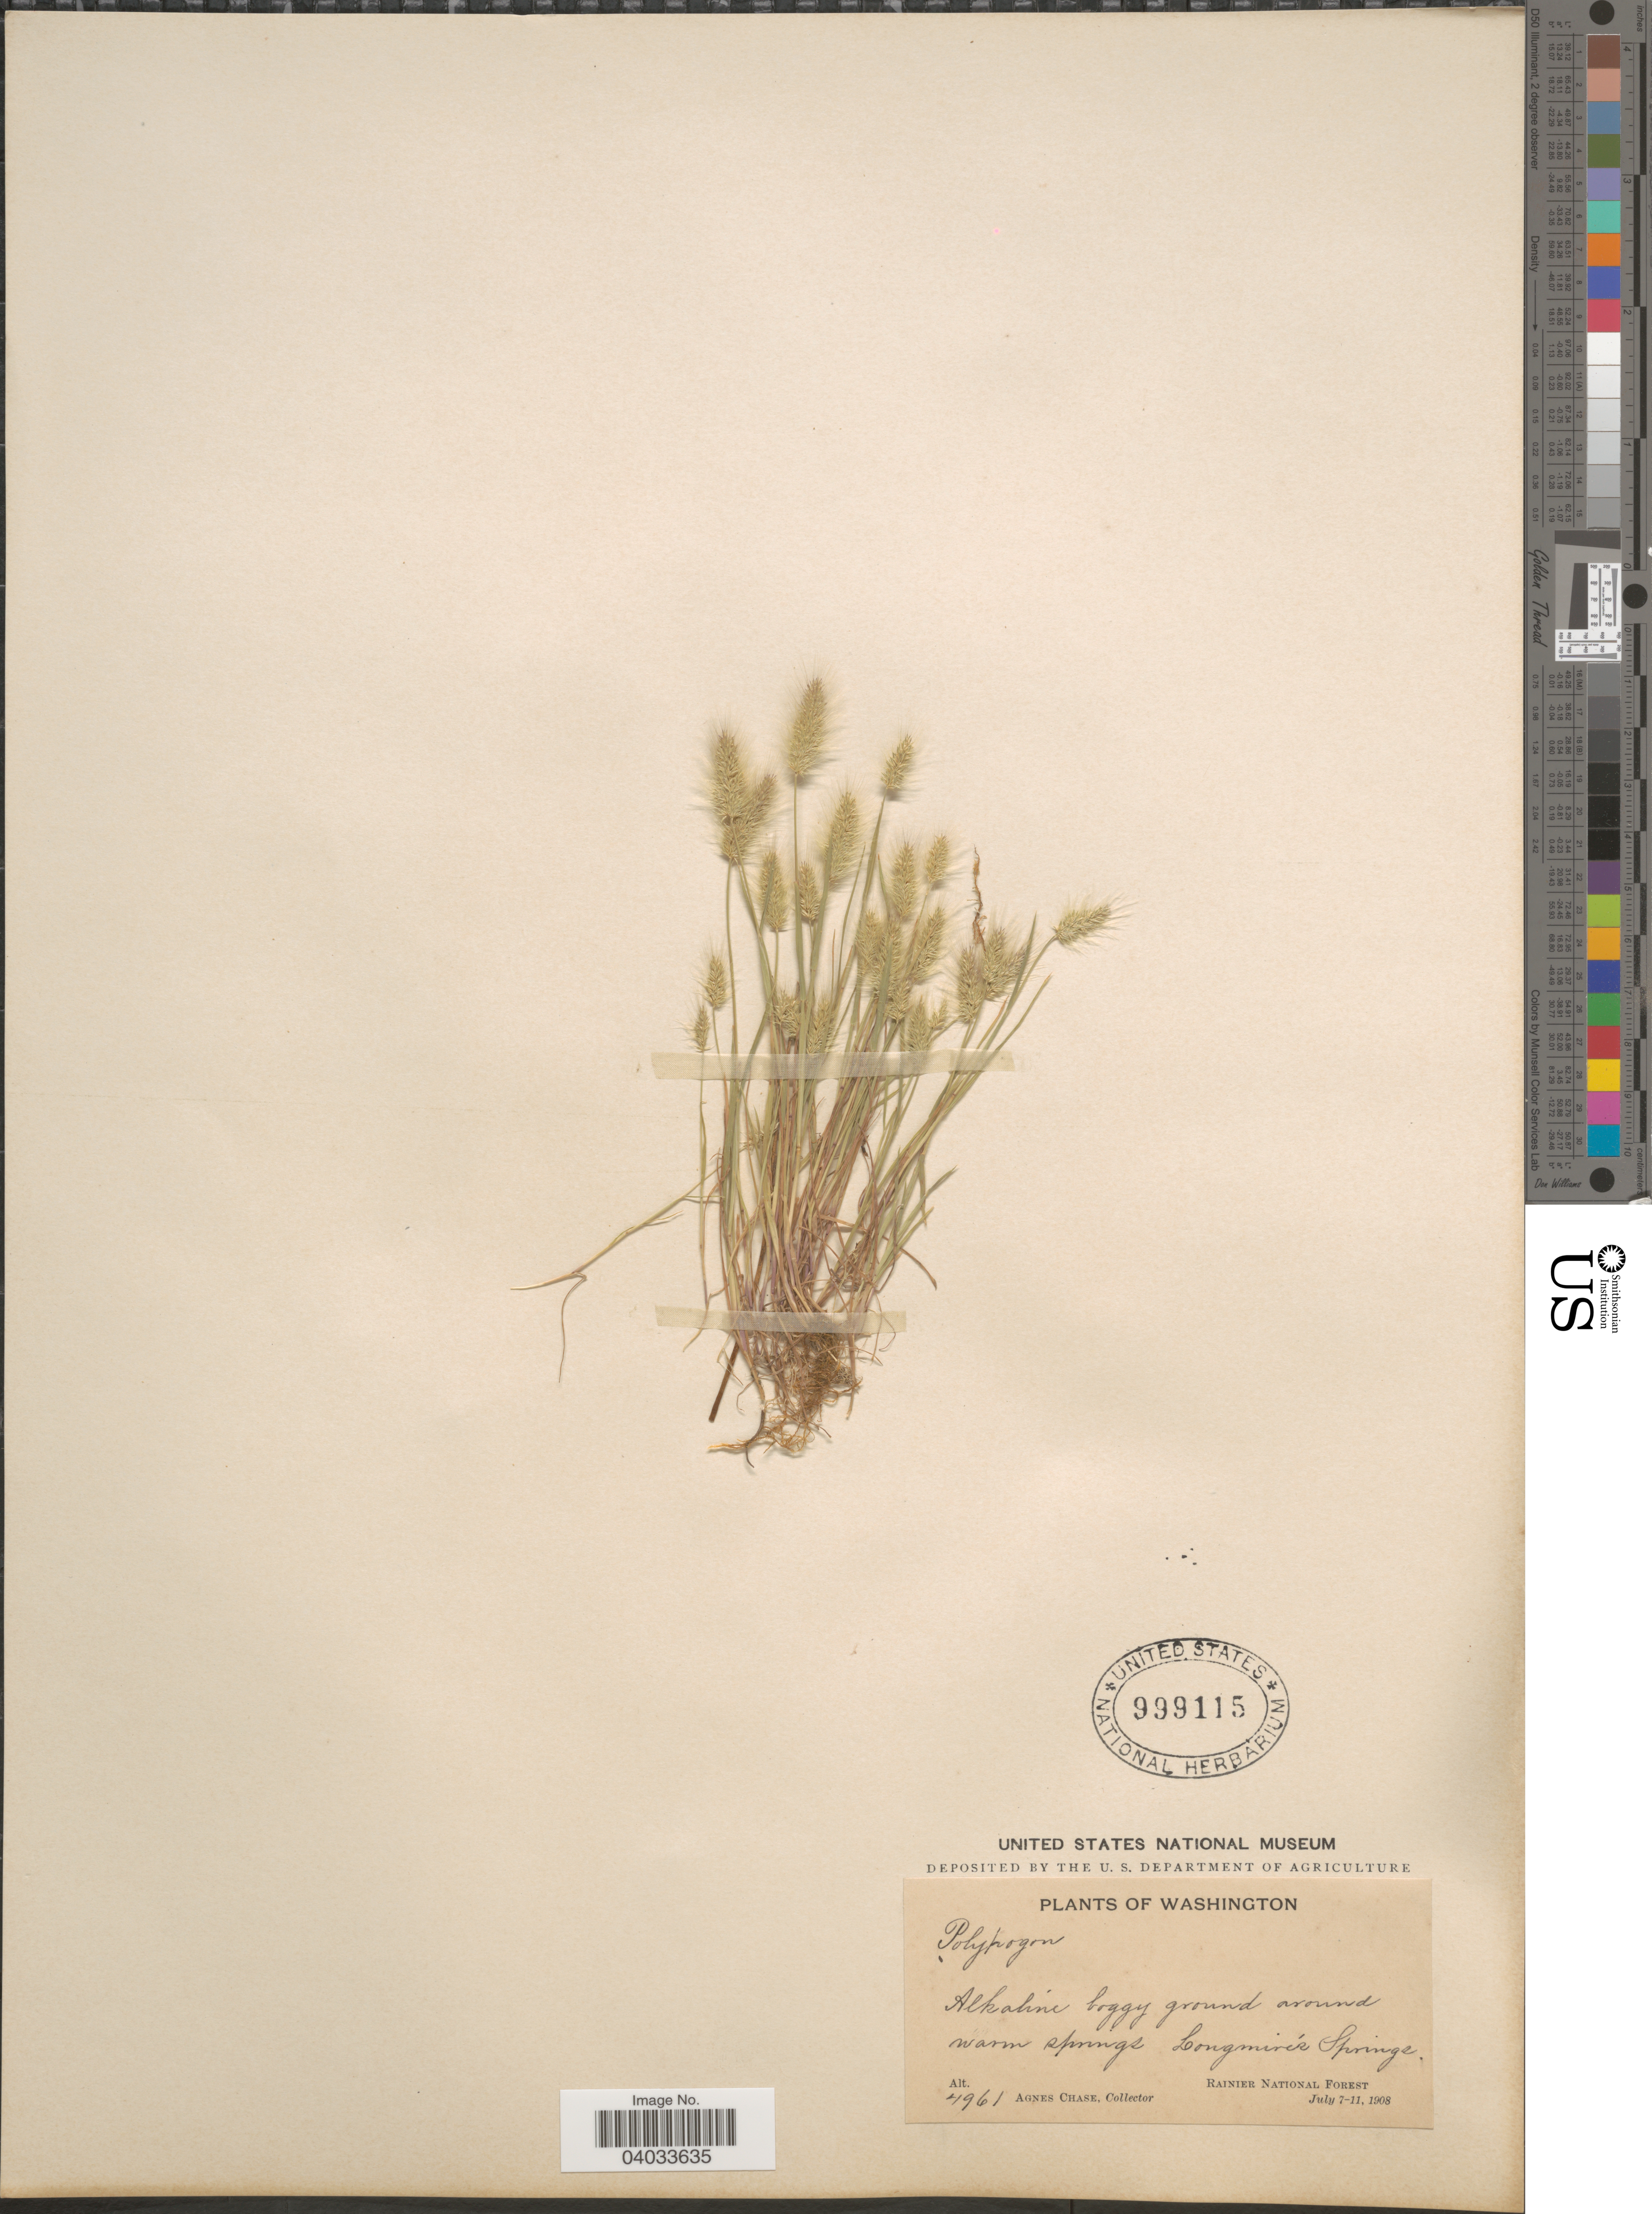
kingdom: Plantae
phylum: Tracheophyta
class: Liliopsida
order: Poales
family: Poaceae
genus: Polypogon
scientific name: Polypogon monspeliensis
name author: (L.) Desf.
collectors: A. Chase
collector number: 4961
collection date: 1908-07-07/1908-07-11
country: United States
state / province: Washington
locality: Alkaline boggy ground around warm springs Longmires Springs. Rainier National Forest.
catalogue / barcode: US 999115